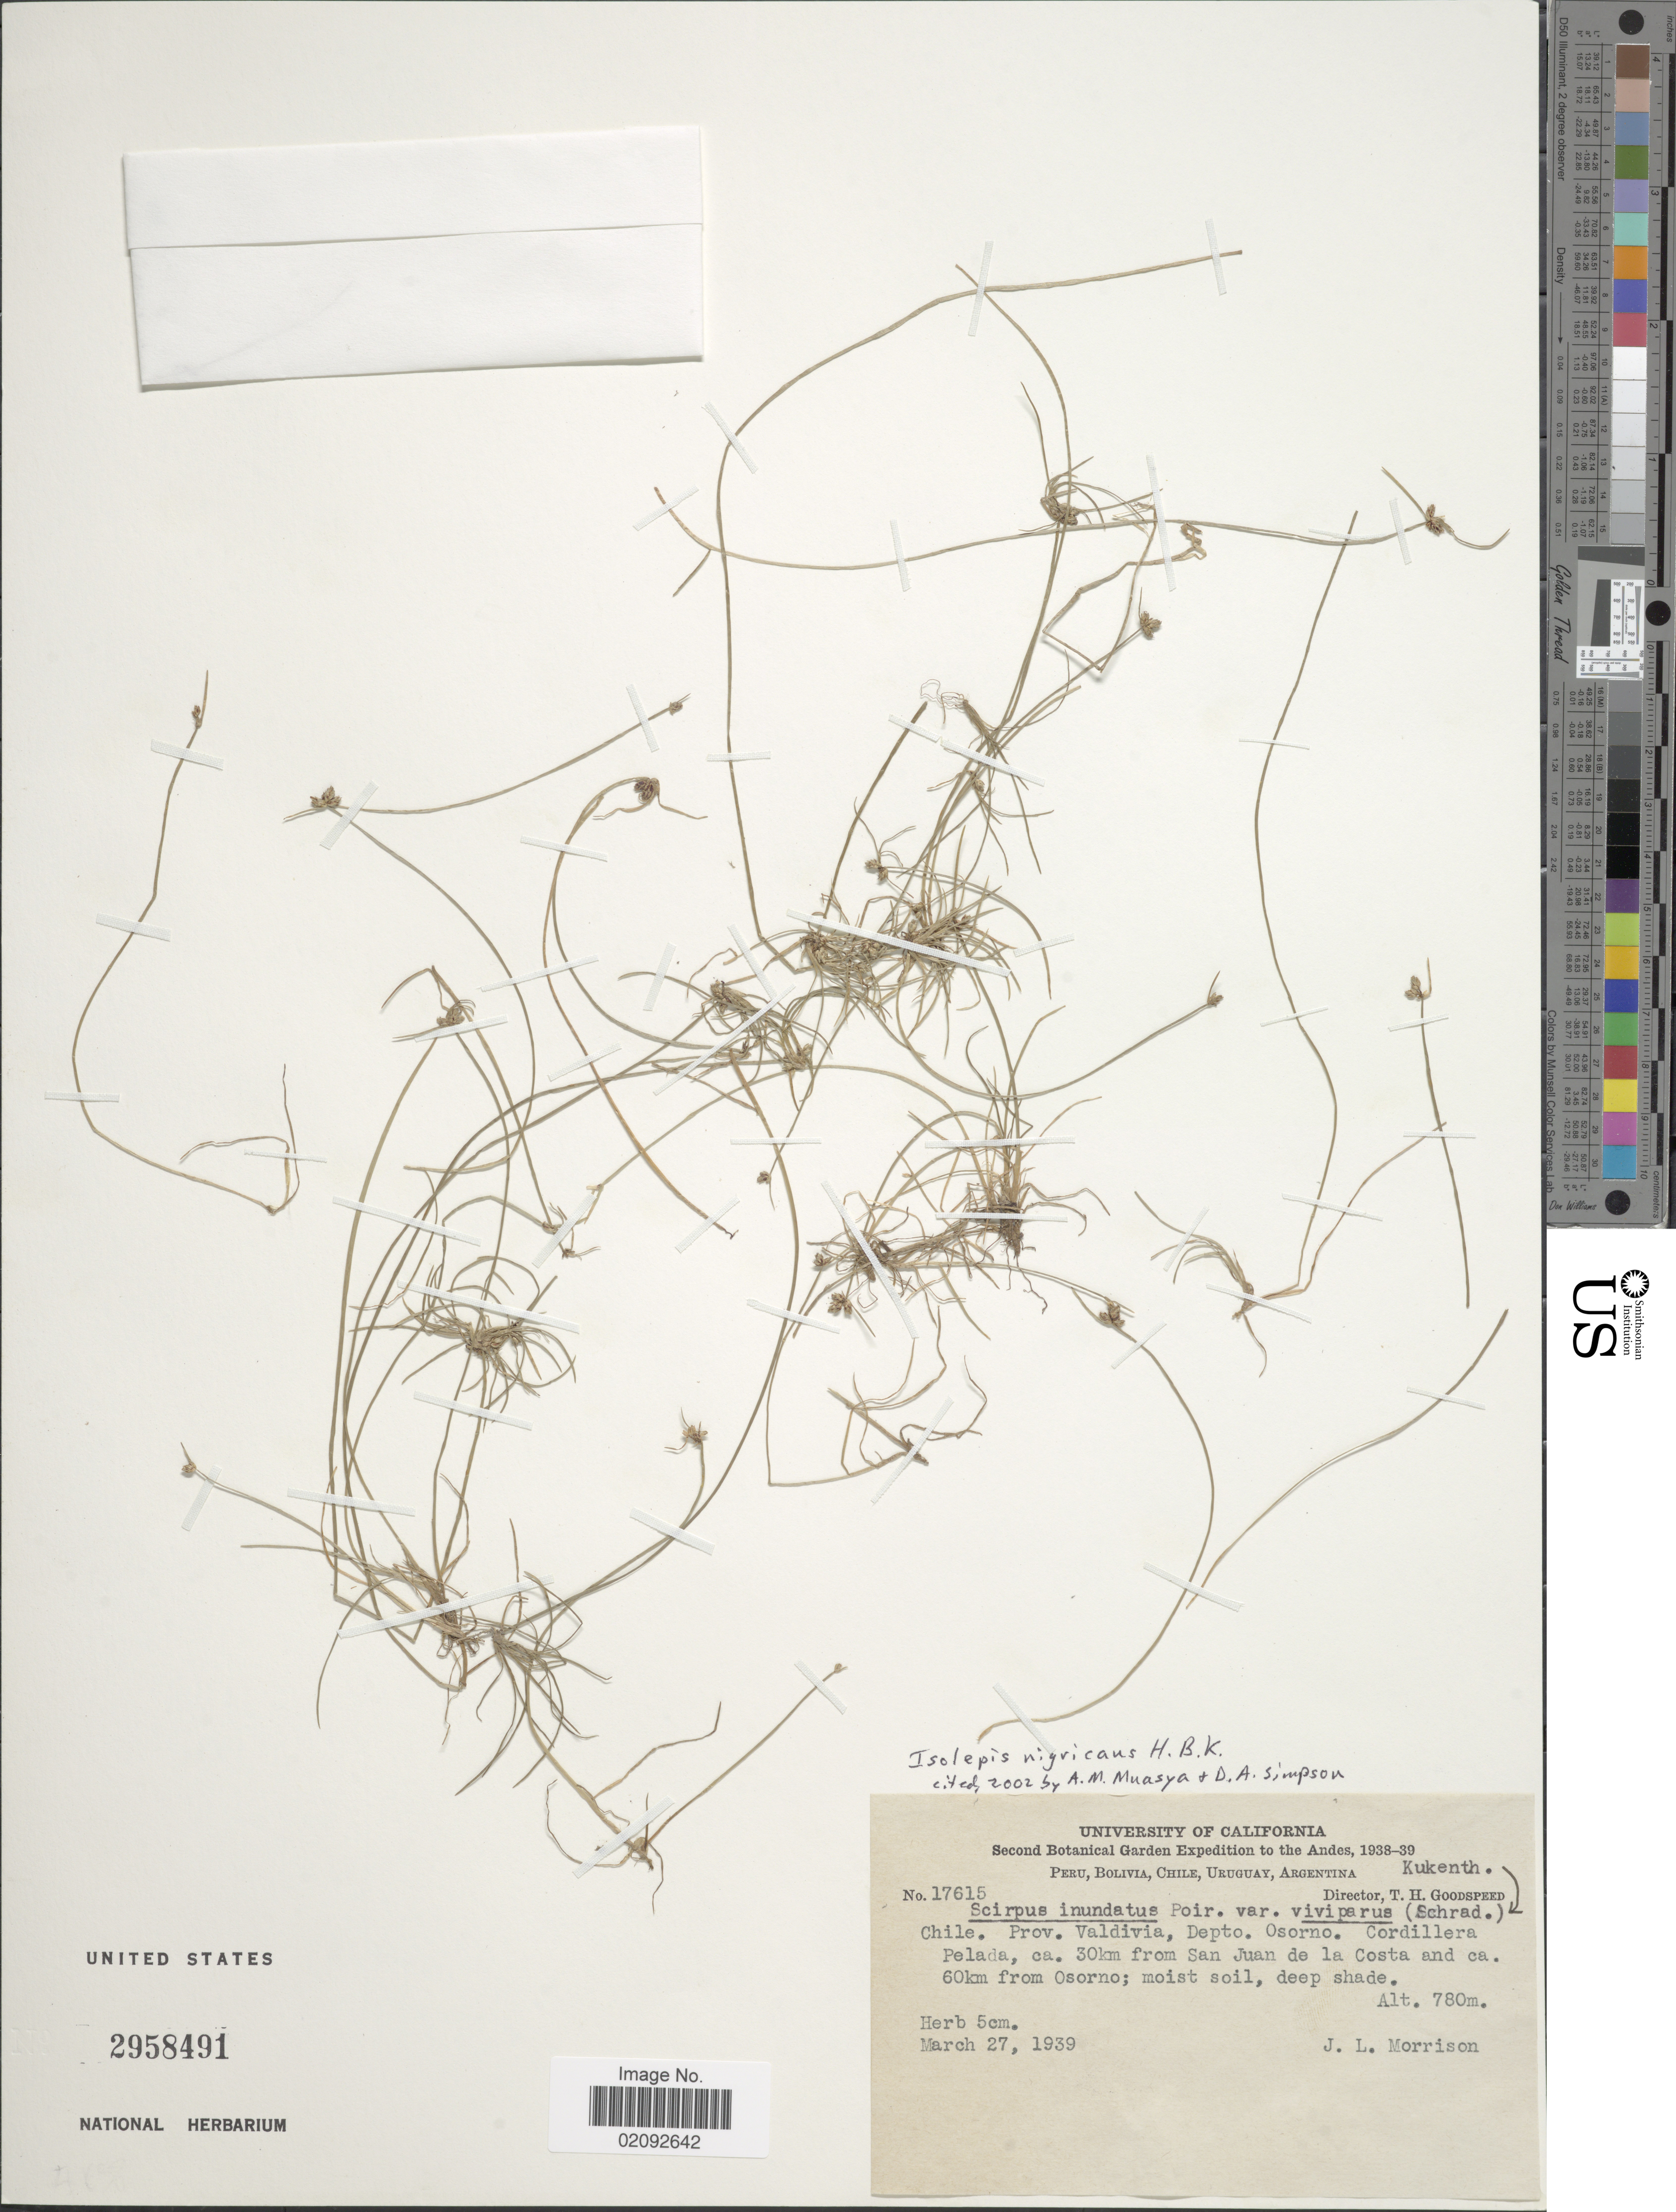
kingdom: Plantae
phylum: Tracheophyta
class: Liliopsida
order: Poales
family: Cyperaceae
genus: Isolepis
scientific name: Isolepis nigricans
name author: Kunth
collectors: J. Morrison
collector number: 17615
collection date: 1939-03-27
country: Chile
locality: Prov. Valdicia, depto. Osorno, Cordillera Pelada, ca. 30 km from San Juan de la Costa and ca. 60 km from Osorno; moist soil, deep shade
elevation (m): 780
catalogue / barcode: US 2958491